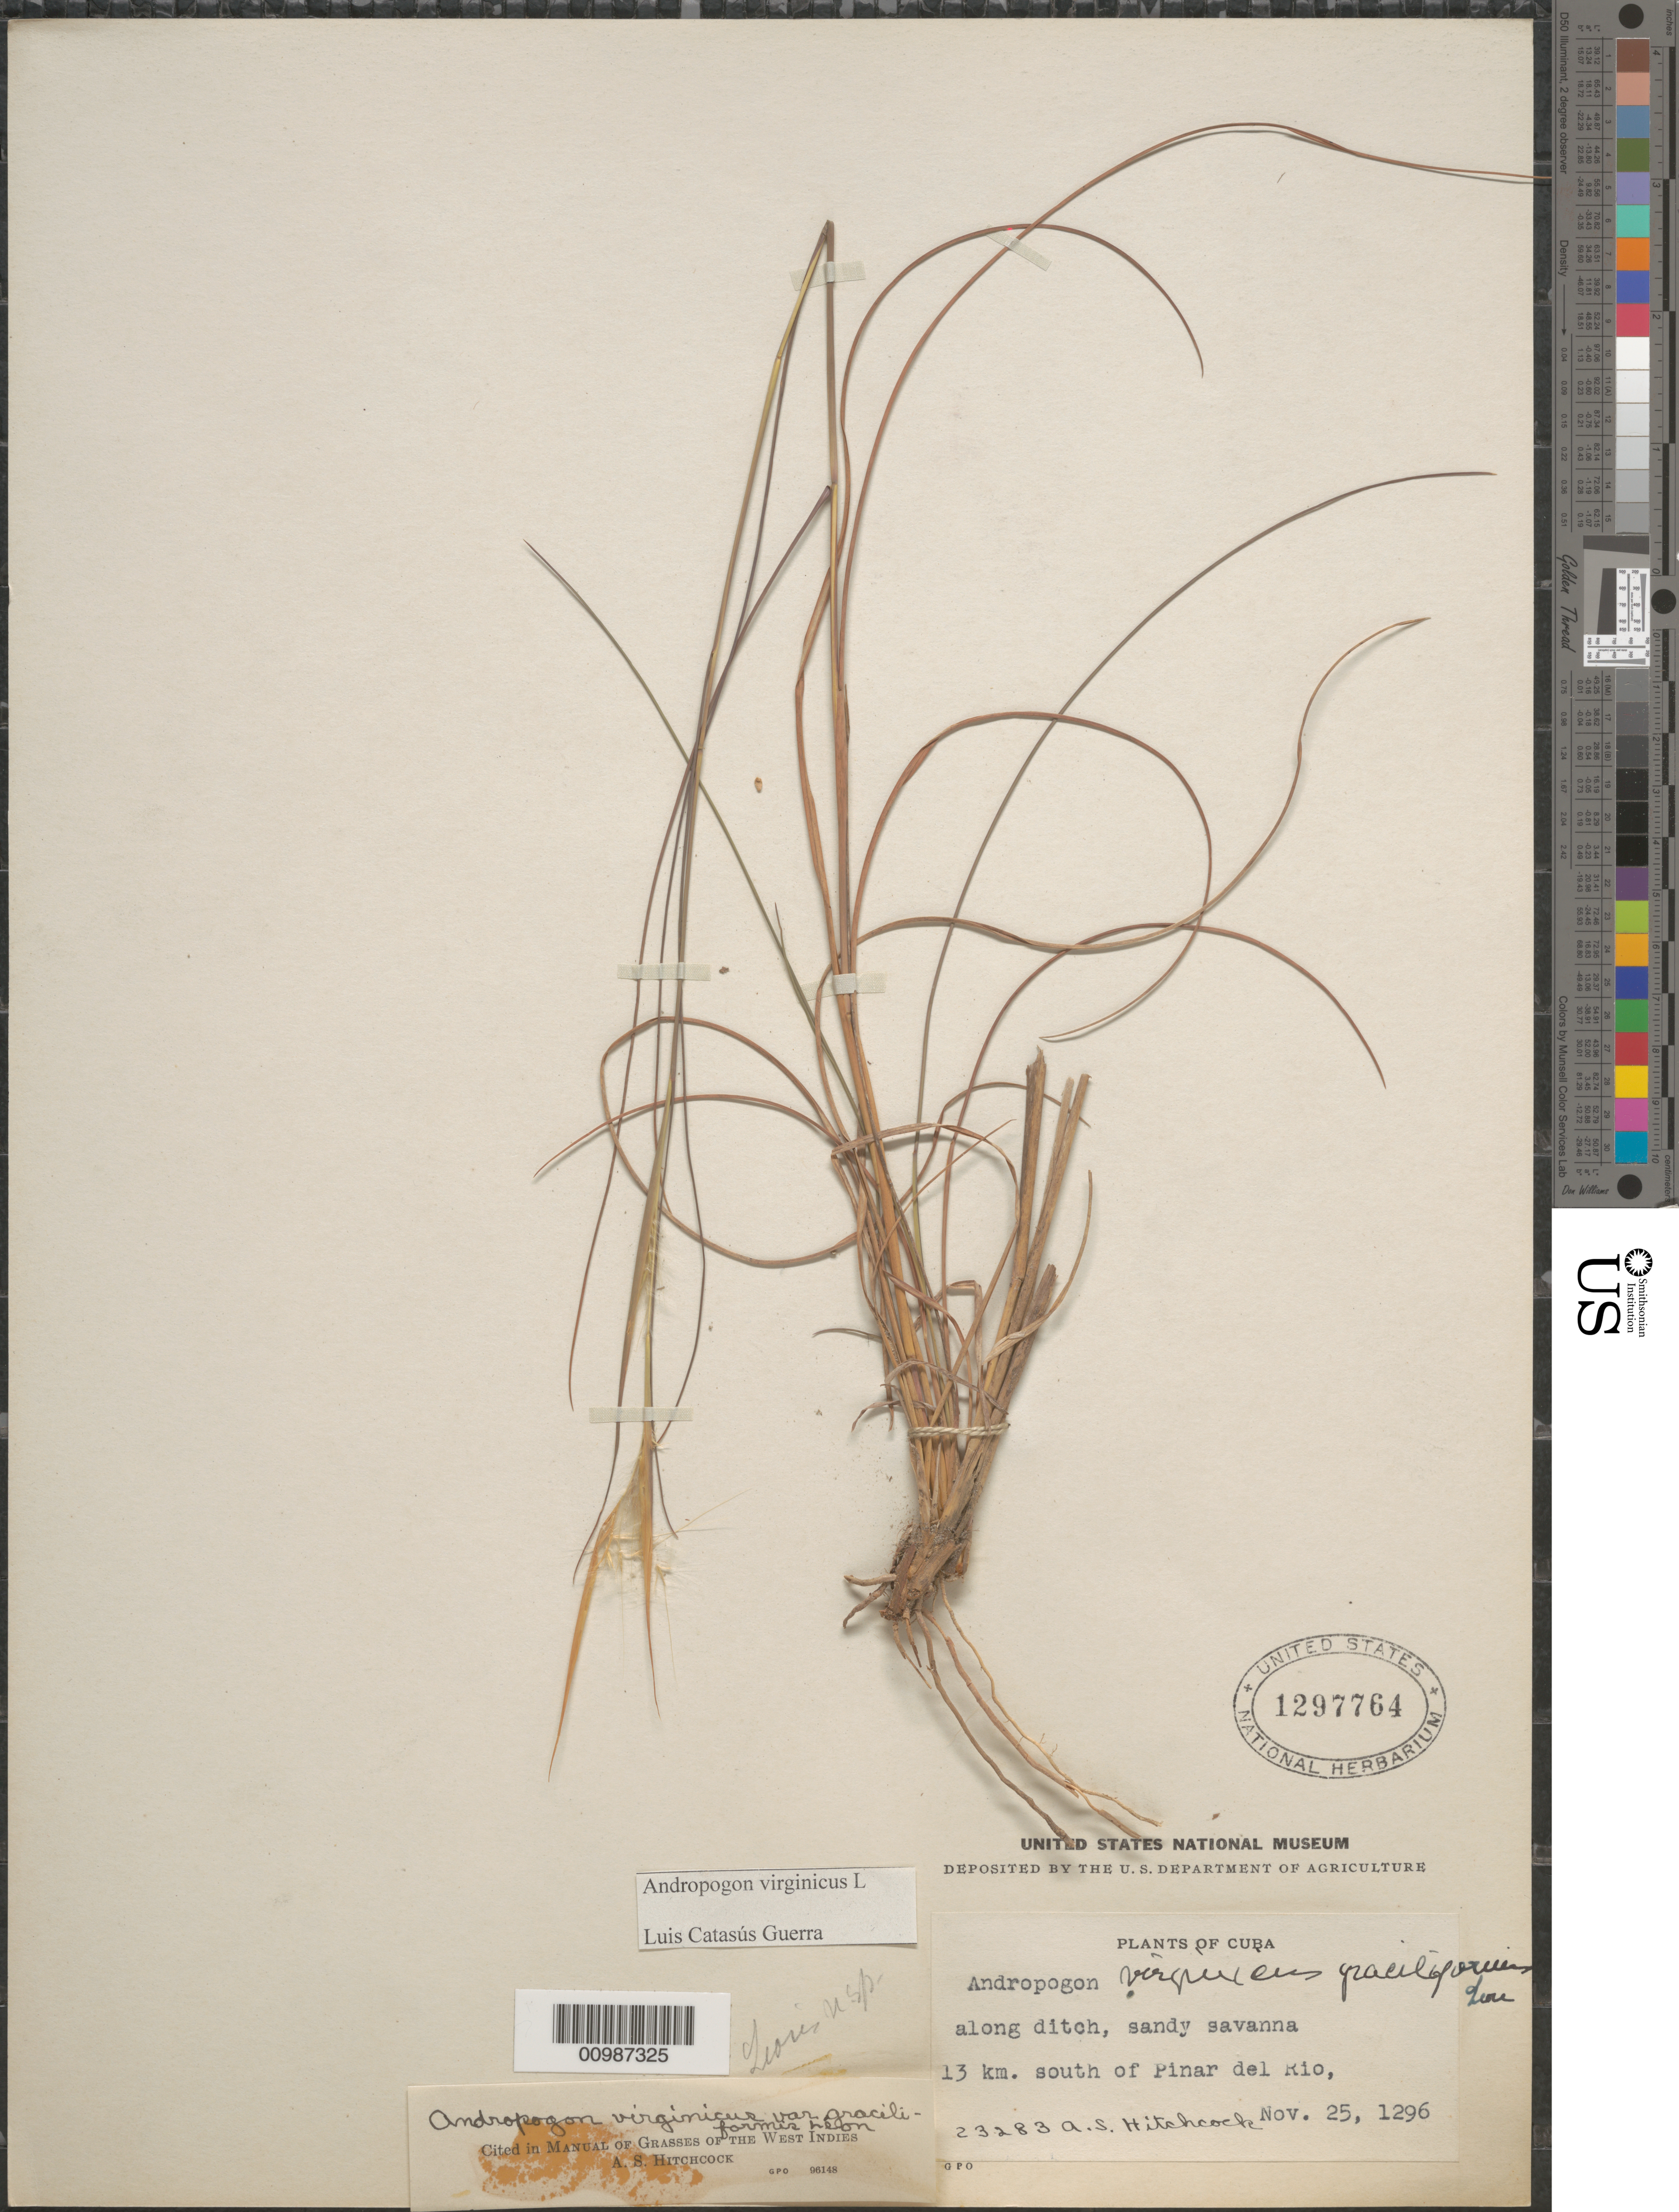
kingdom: Plantae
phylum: Tracheophyta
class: Liliopsida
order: Poales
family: Poaceae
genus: Andropogon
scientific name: Andropogon virginicus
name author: L.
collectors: A. S. Hitchcock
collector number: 23283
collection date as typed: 25 Nov 1926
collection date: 1926-11-25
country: Cuba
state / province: Pinar del Rio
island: Cuba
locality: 13 km south of Pinar del Rio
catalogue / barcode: US 1297764